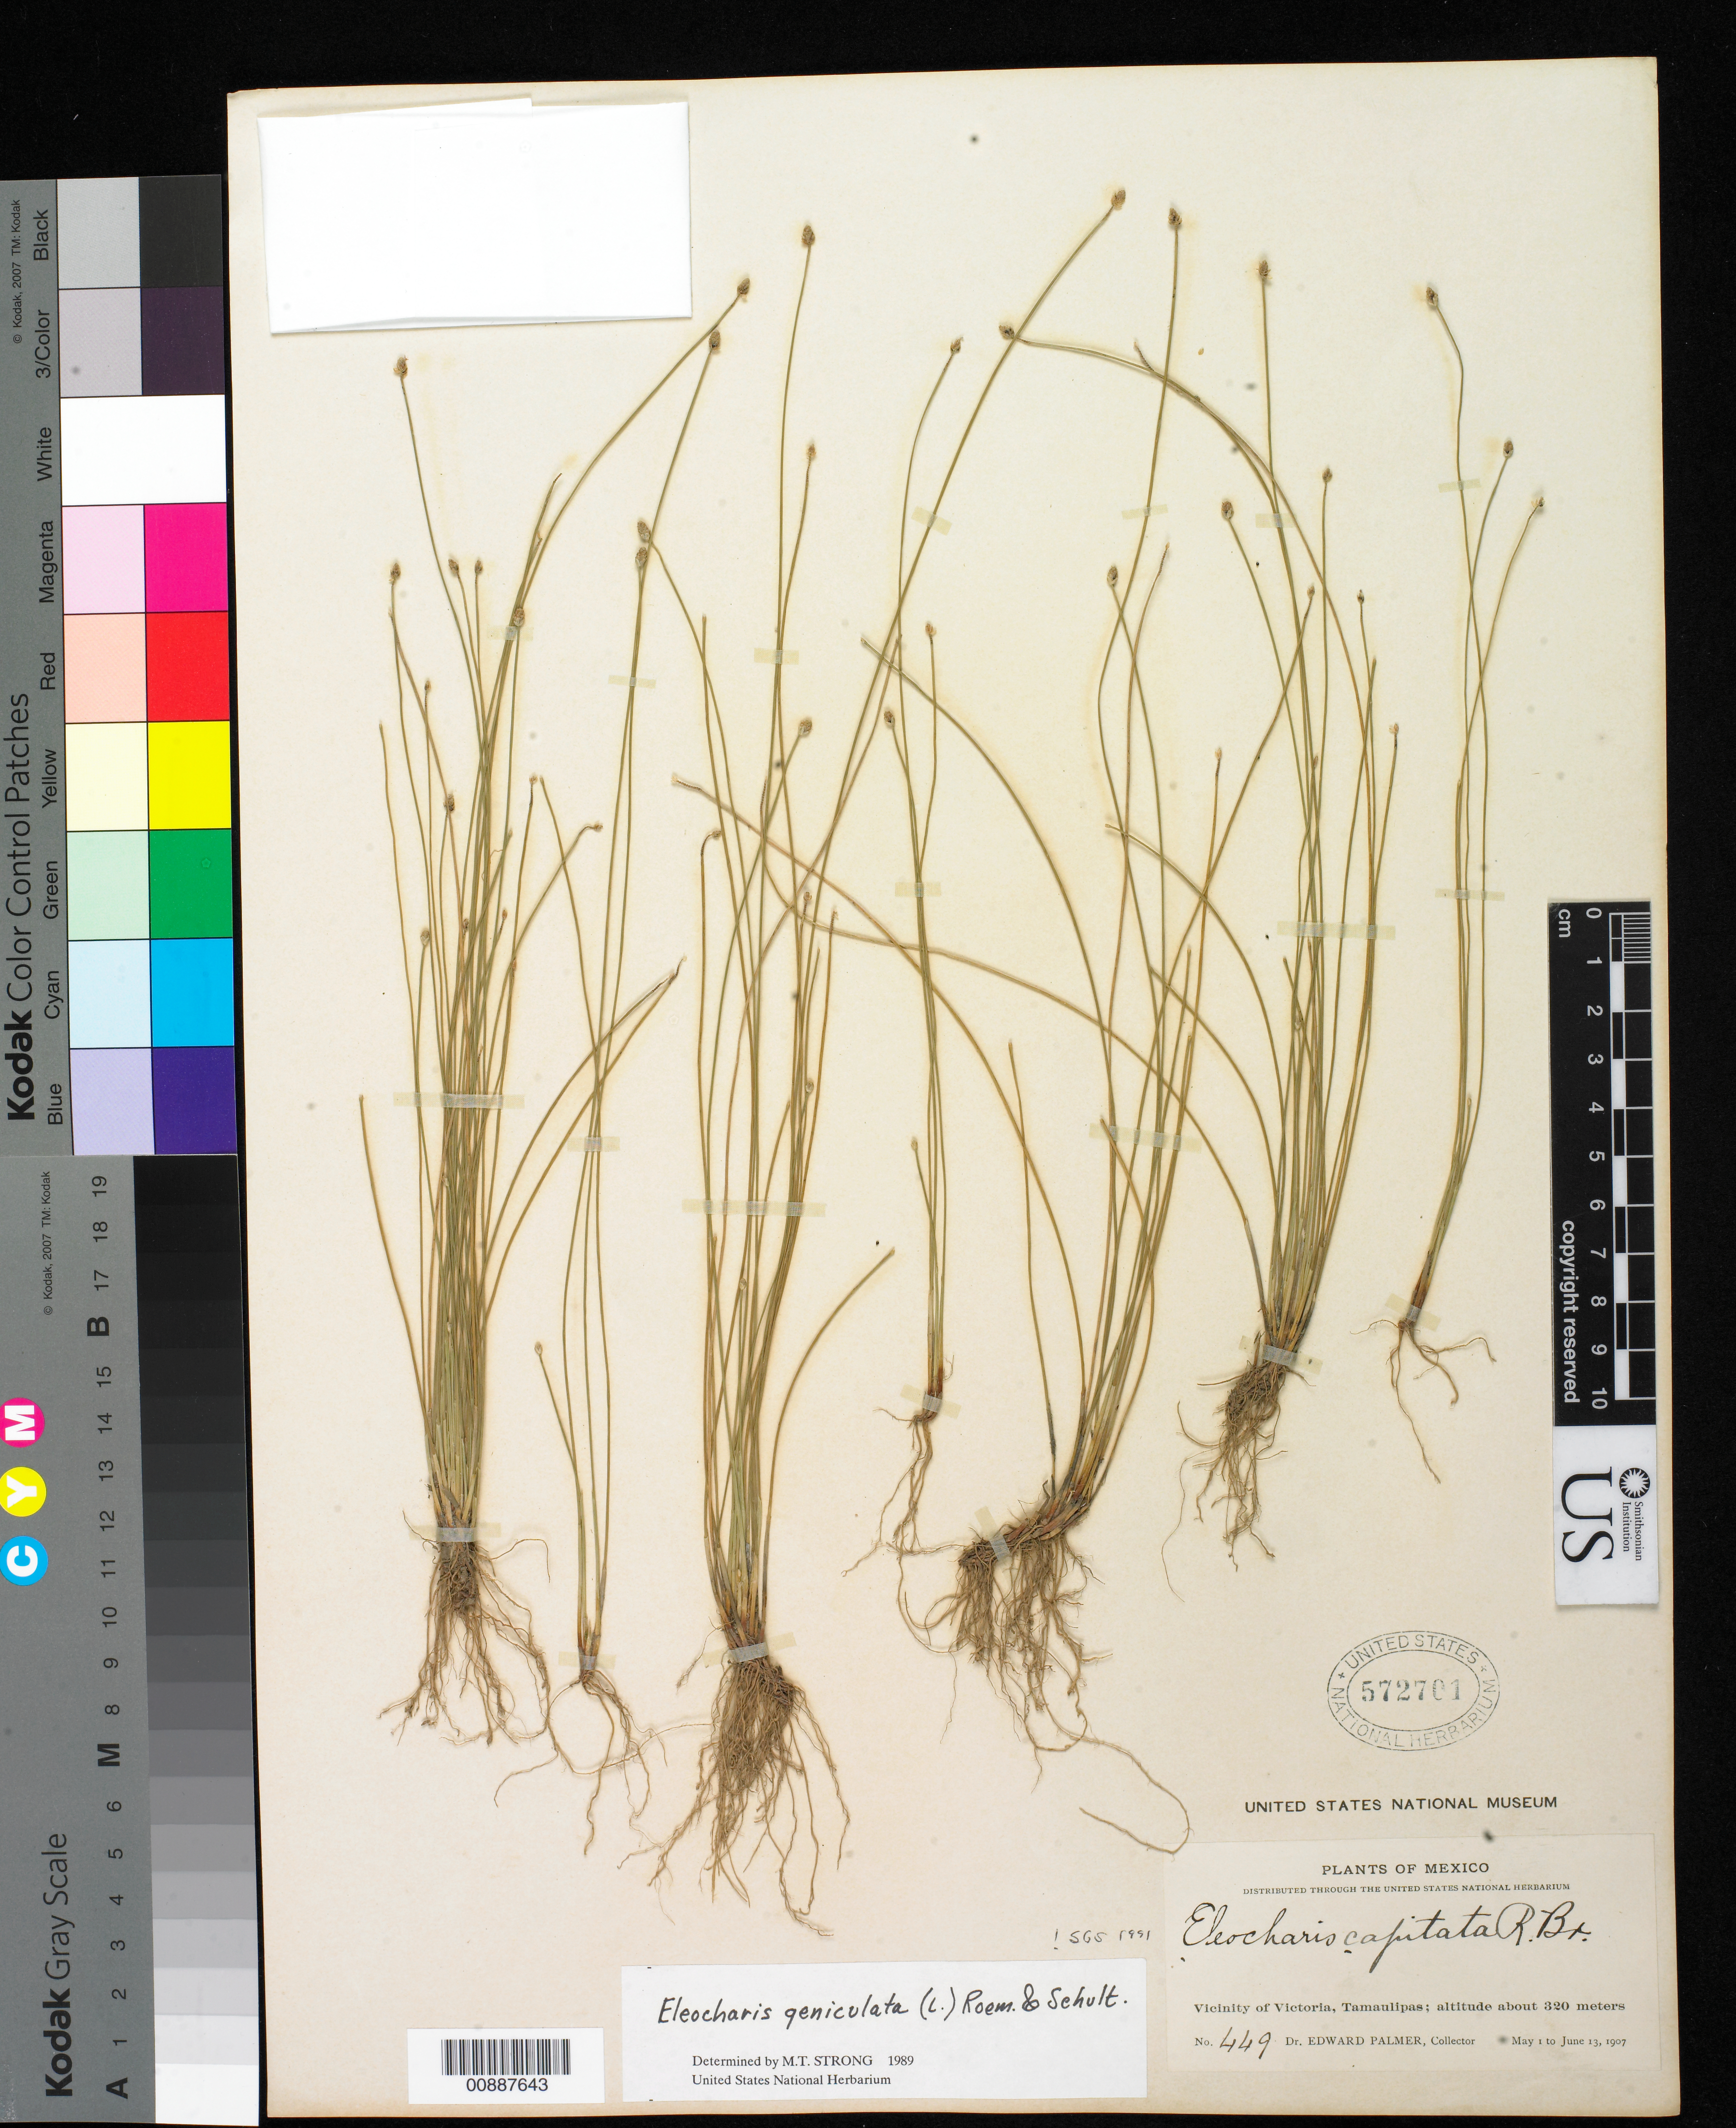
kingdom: Plantae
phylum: Tracheophyta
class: Liliopsida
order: Poales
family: Cyperaceae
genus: Eleocharis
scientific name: Eleocharis geniculata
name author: (L.) Roem. & Schult.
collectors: E. Palmer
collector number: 449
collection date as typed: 01 May 1907 to 13 Jun 1907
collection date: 1907-05-01/1907-06-13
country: Mexico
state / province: Tamaulipas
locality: Vicinity of Victoria.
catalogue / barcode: US 572701